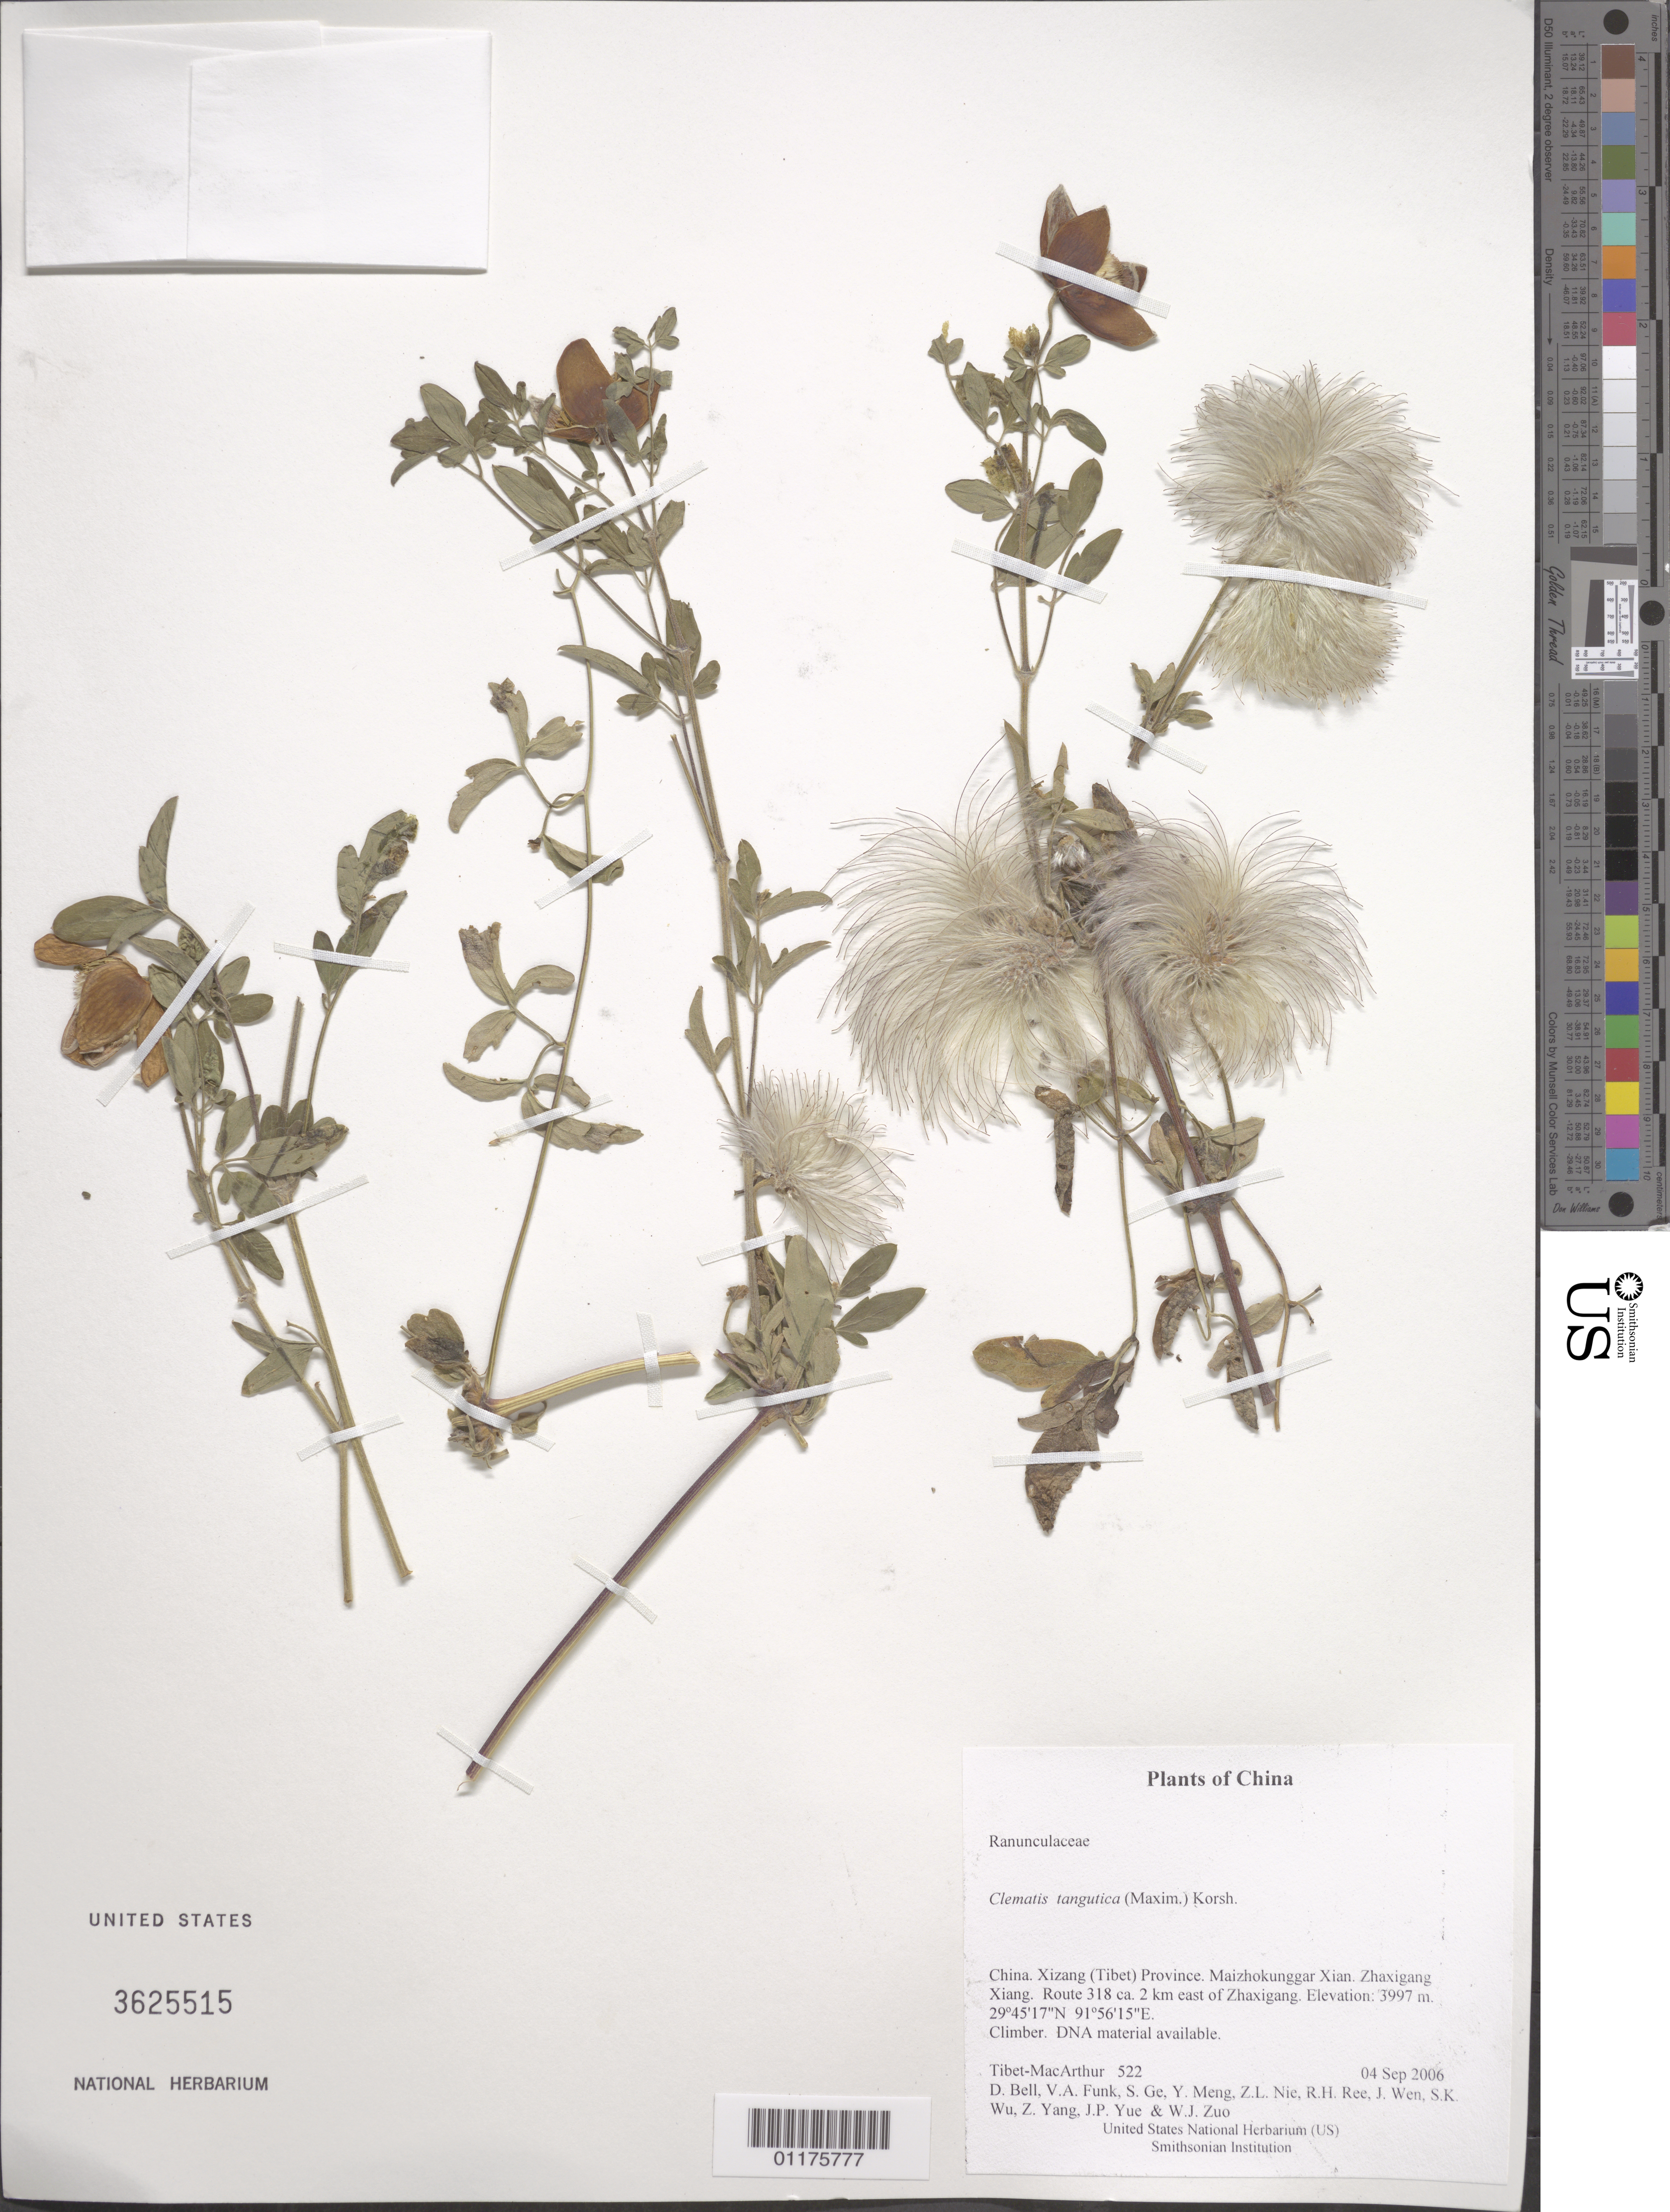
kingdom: Plantae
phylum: Tracheophyta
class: Magnoliopsida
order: Ranunculales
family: Ranunculaceae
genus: Clematis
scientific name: Clematis tangutica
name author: (Maxim.) Korsh.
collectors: Tibet-MacArthur, D. A. Bell, V. Funk, S. Ge, Y. Meng, Z. Nie, R. Ree, J. Wen, S. K. Wu, Z. Yang, J. Yue & W. Zuo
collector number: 522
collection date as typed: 04 Sep 2006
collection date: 2006-09-04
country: China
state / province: Xizang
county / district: Maizhokunggar Xian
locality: Zhaxigang Xiang. Route 318 ca. 2 km east of Zhaxigang.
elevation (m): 3997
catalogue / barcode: US 3625515